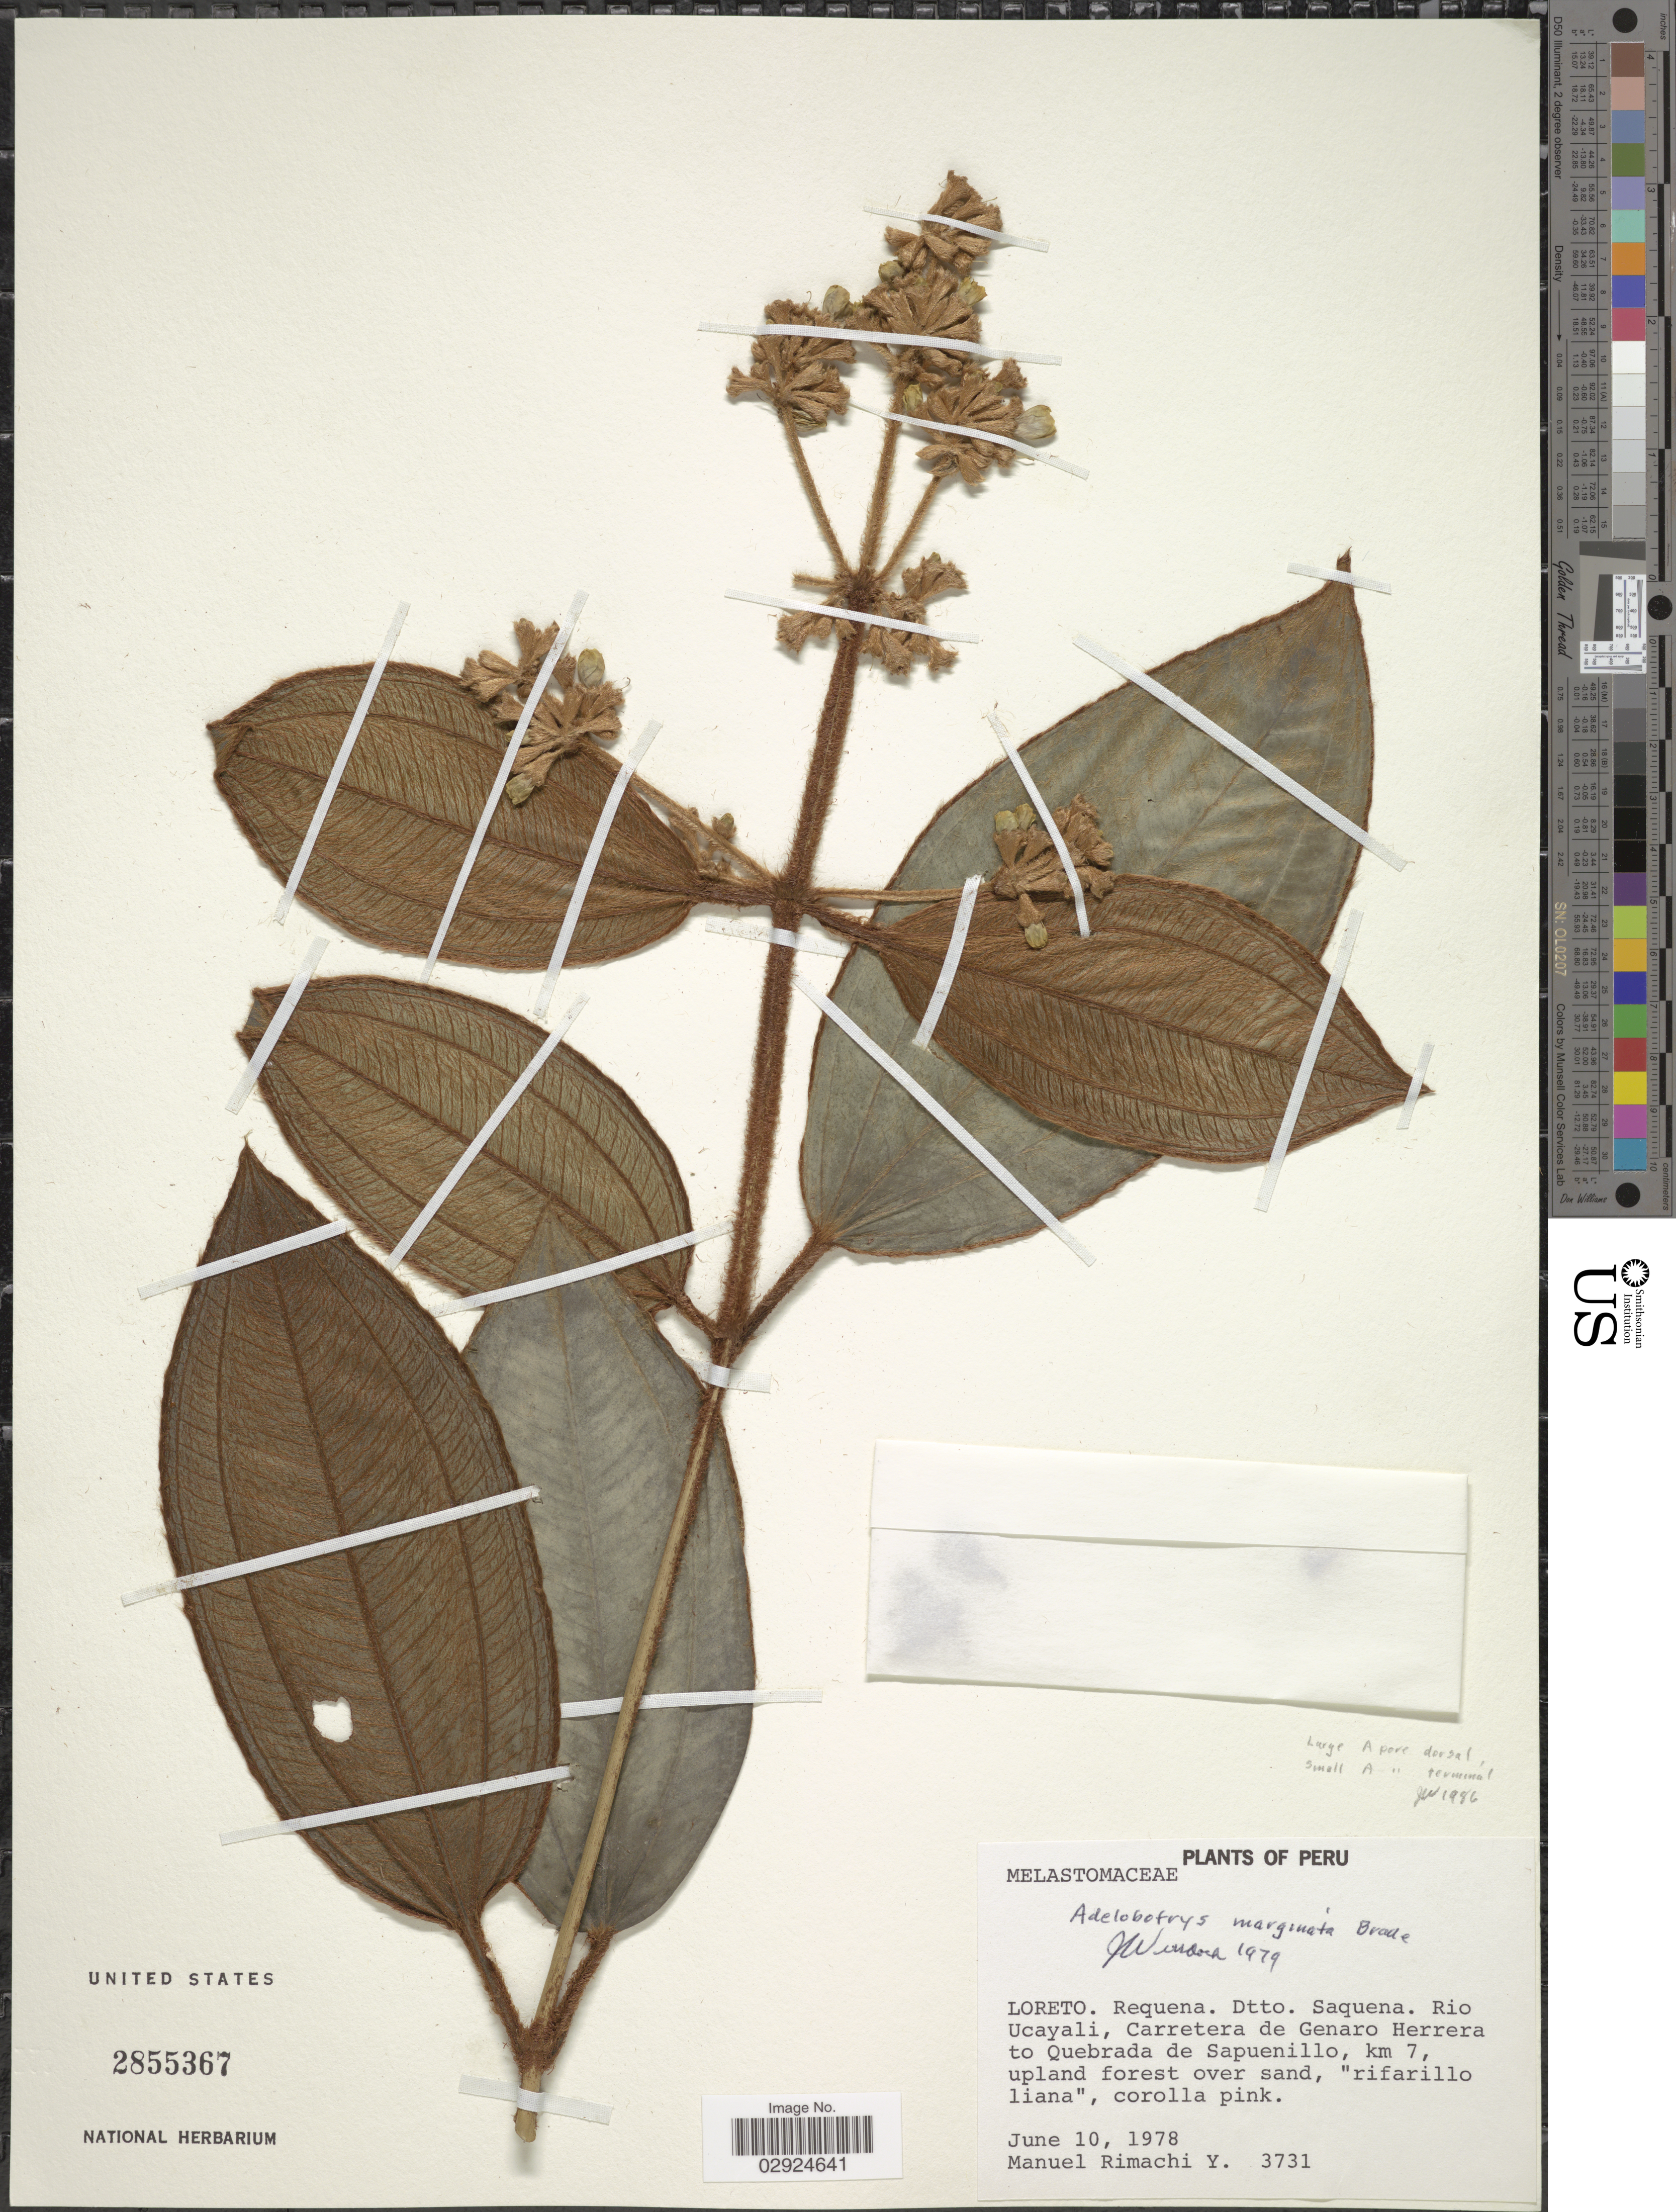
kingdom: Plantae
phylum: Tracheophyta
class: Magnoliopsida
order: Myrtales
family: Melastomataceae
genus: Adelobotrys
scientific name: Adelobotrys marginatus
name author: Brade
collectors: M. Rimachi Y.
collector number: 3731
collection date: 1978-06-10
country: Peru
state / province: Loreto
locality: Requena. Dtto. Saquena. Rio Ucayali, Carretera de Genaro Herrera to Quebrada de Sapuenillo, km 7.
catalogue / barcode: US 2855367